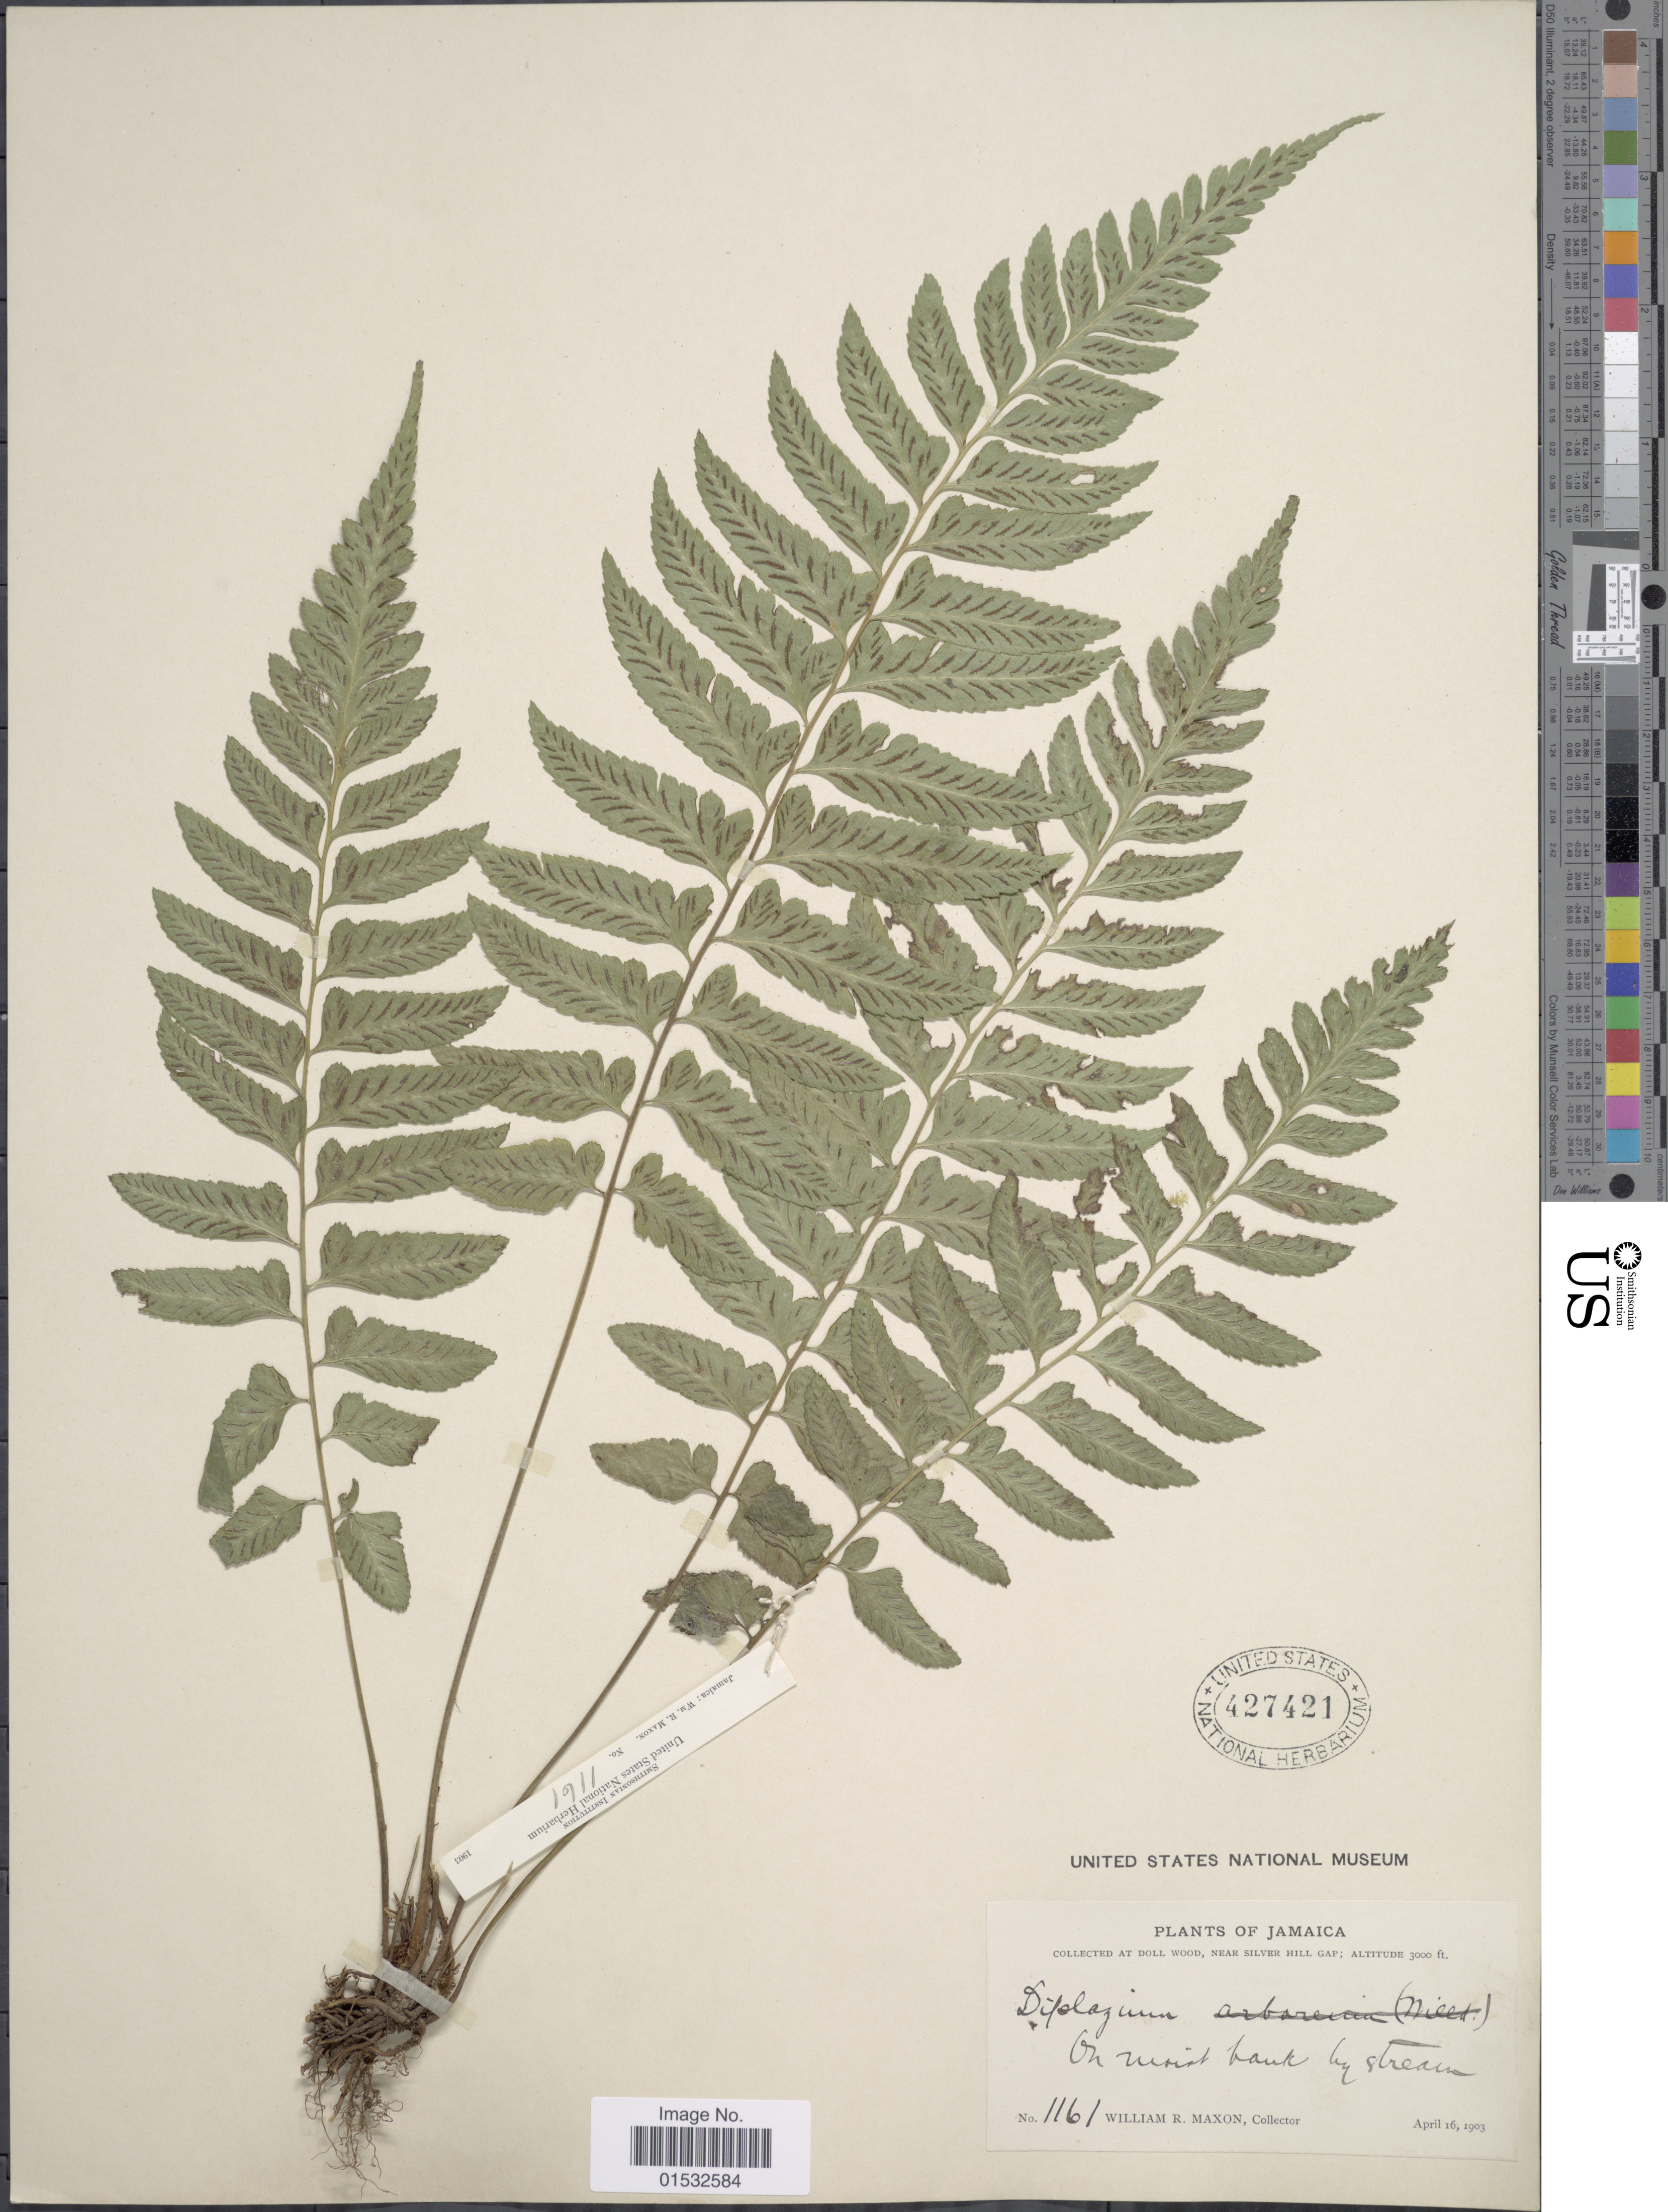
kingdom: Plantae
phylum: Tracheophyta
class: Polypodiopsida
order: Polypodiales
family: Athyriaceae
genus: Diplazium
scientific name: Diplazium unilobum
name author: (Poir.) Hieron.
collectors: W. R. Maxon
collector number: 1161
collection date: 1903-04-16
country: Jamaica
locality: Doll Wood, near Silver Hill Gap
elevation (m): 914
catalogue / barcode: US 427421